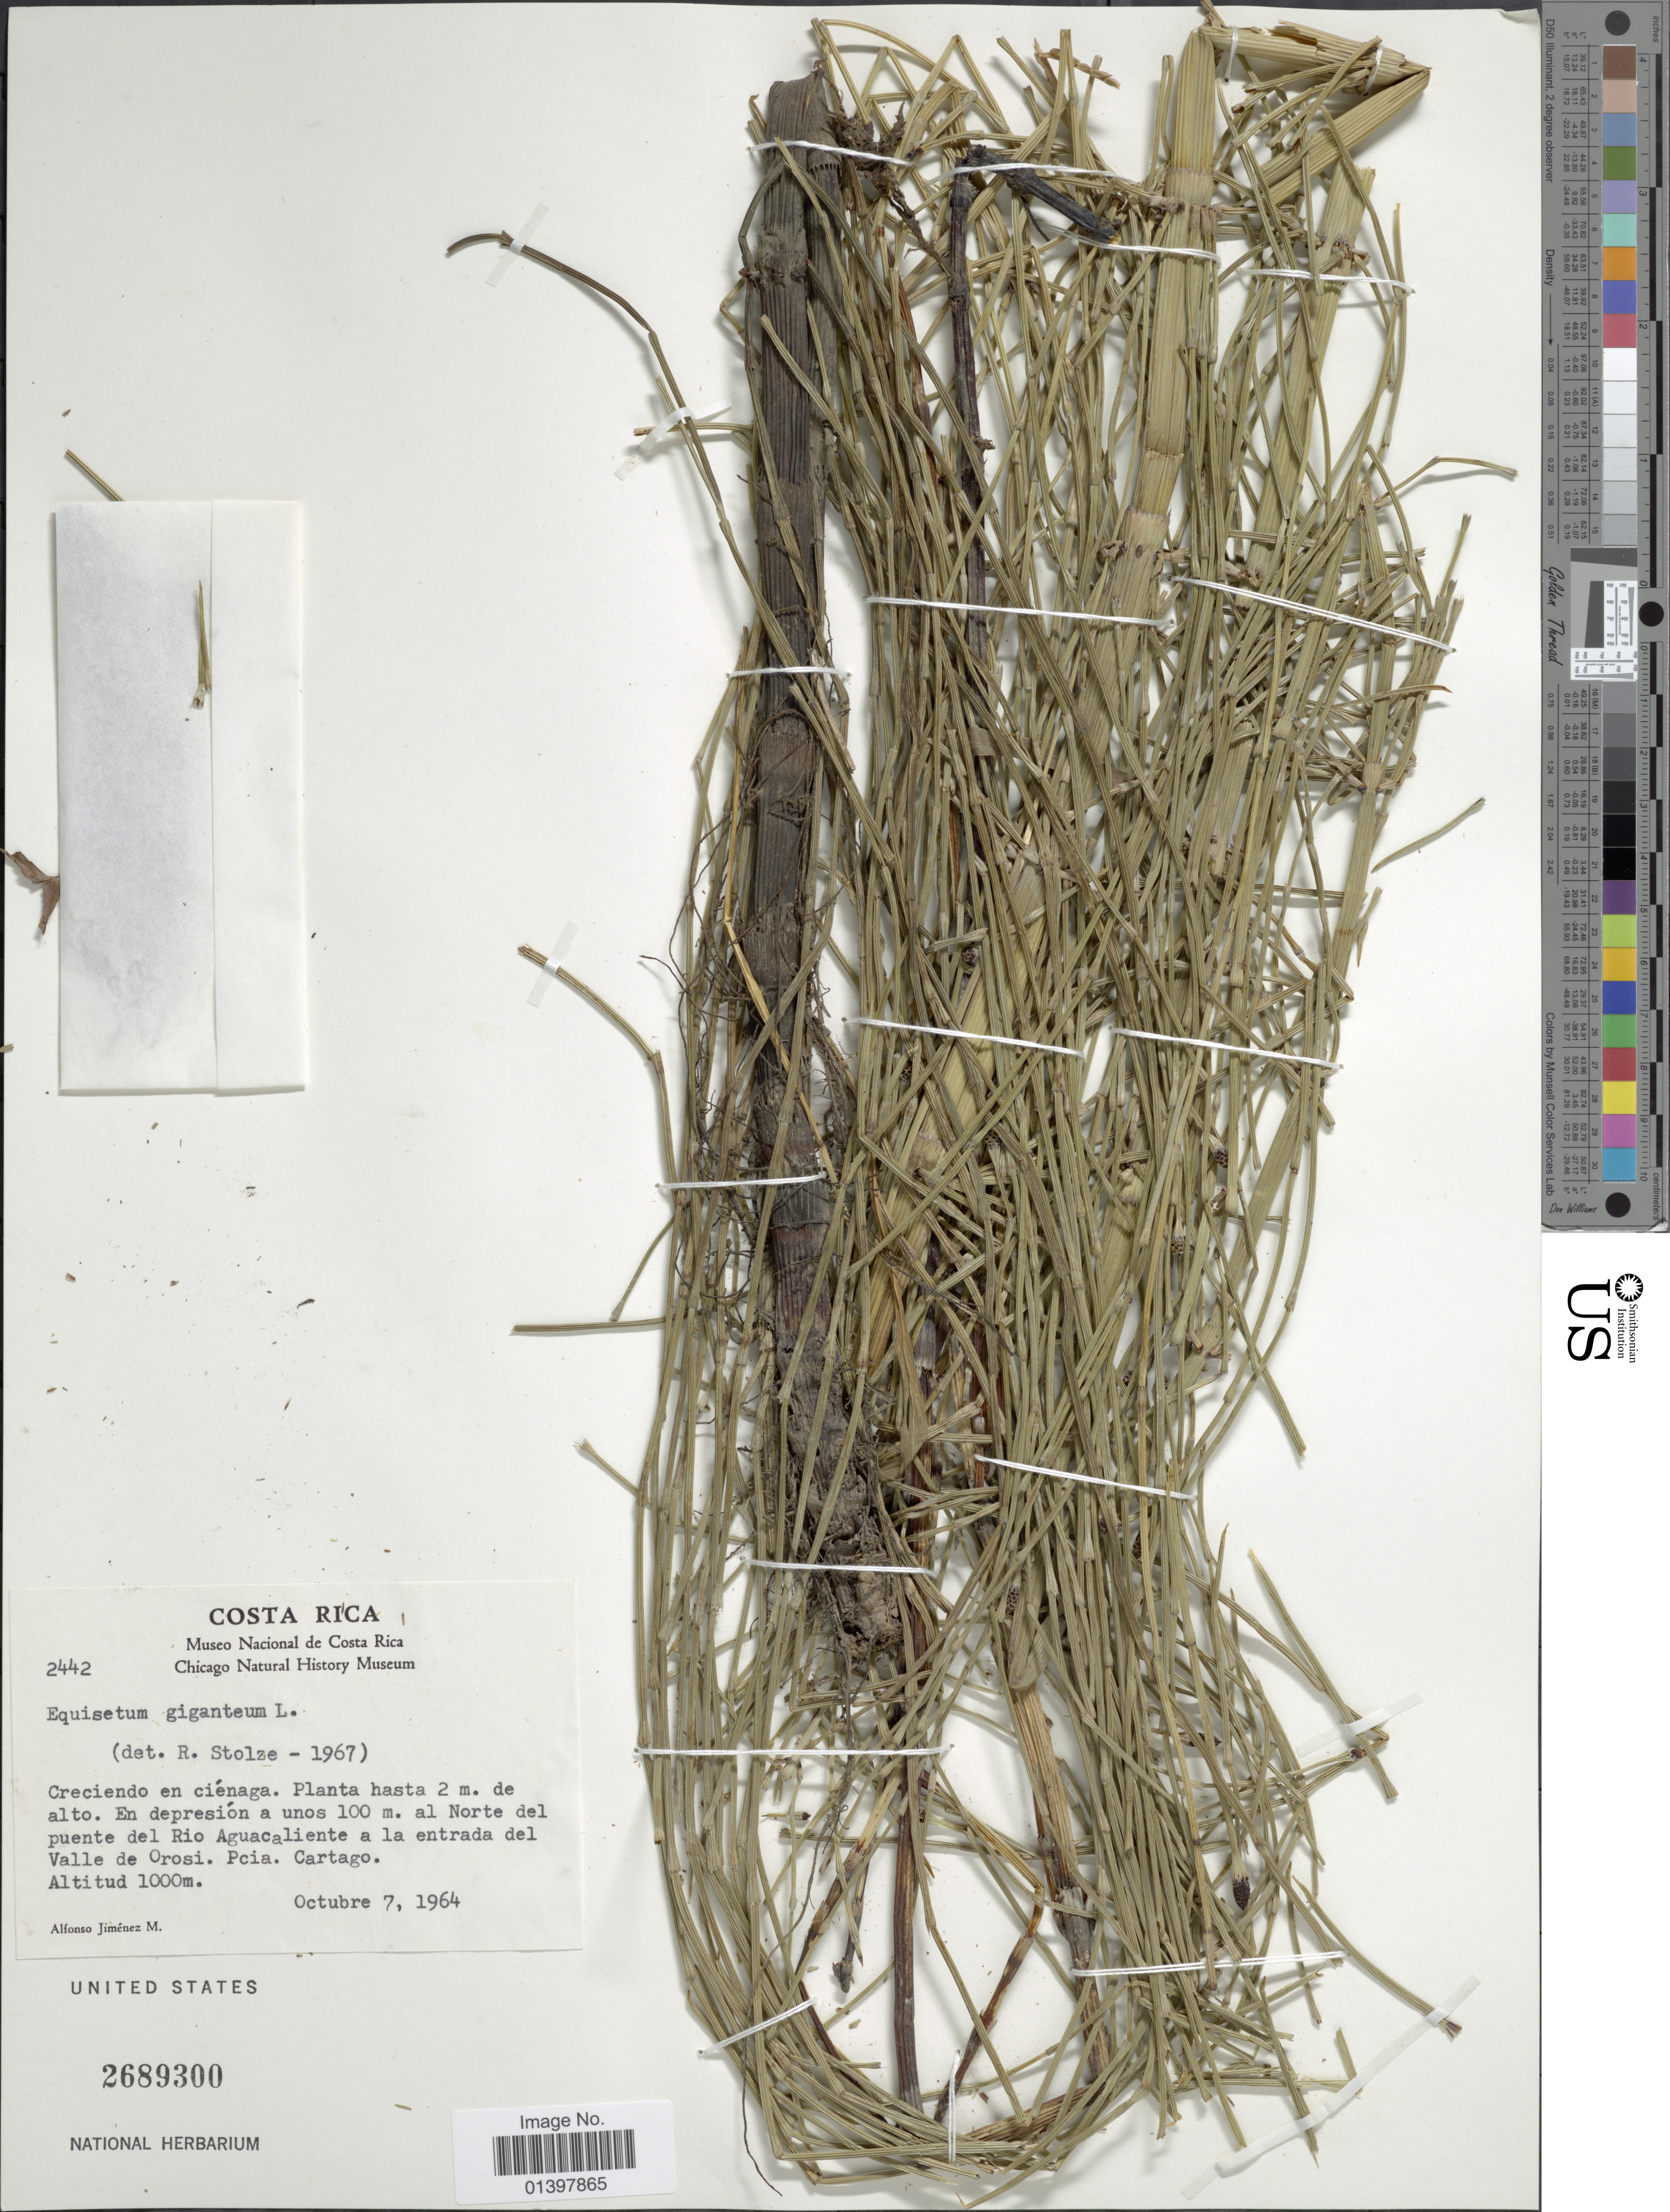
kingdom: Plantae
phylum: Tracheophyta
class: Polypodiopsida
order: Equisetales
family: Equisetaceae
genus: Equisetum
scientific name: Equisetum giganteum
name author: L.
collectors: A. Jimenez M.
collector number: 2442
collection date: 1964-10-07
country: Costa Rica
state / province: Cartago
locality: En depresión a unos 100 m. al Norte del puente del Rio Aguacaliente a la entrada del Valle de Orosi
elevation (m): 1000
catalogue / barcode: US 2689300